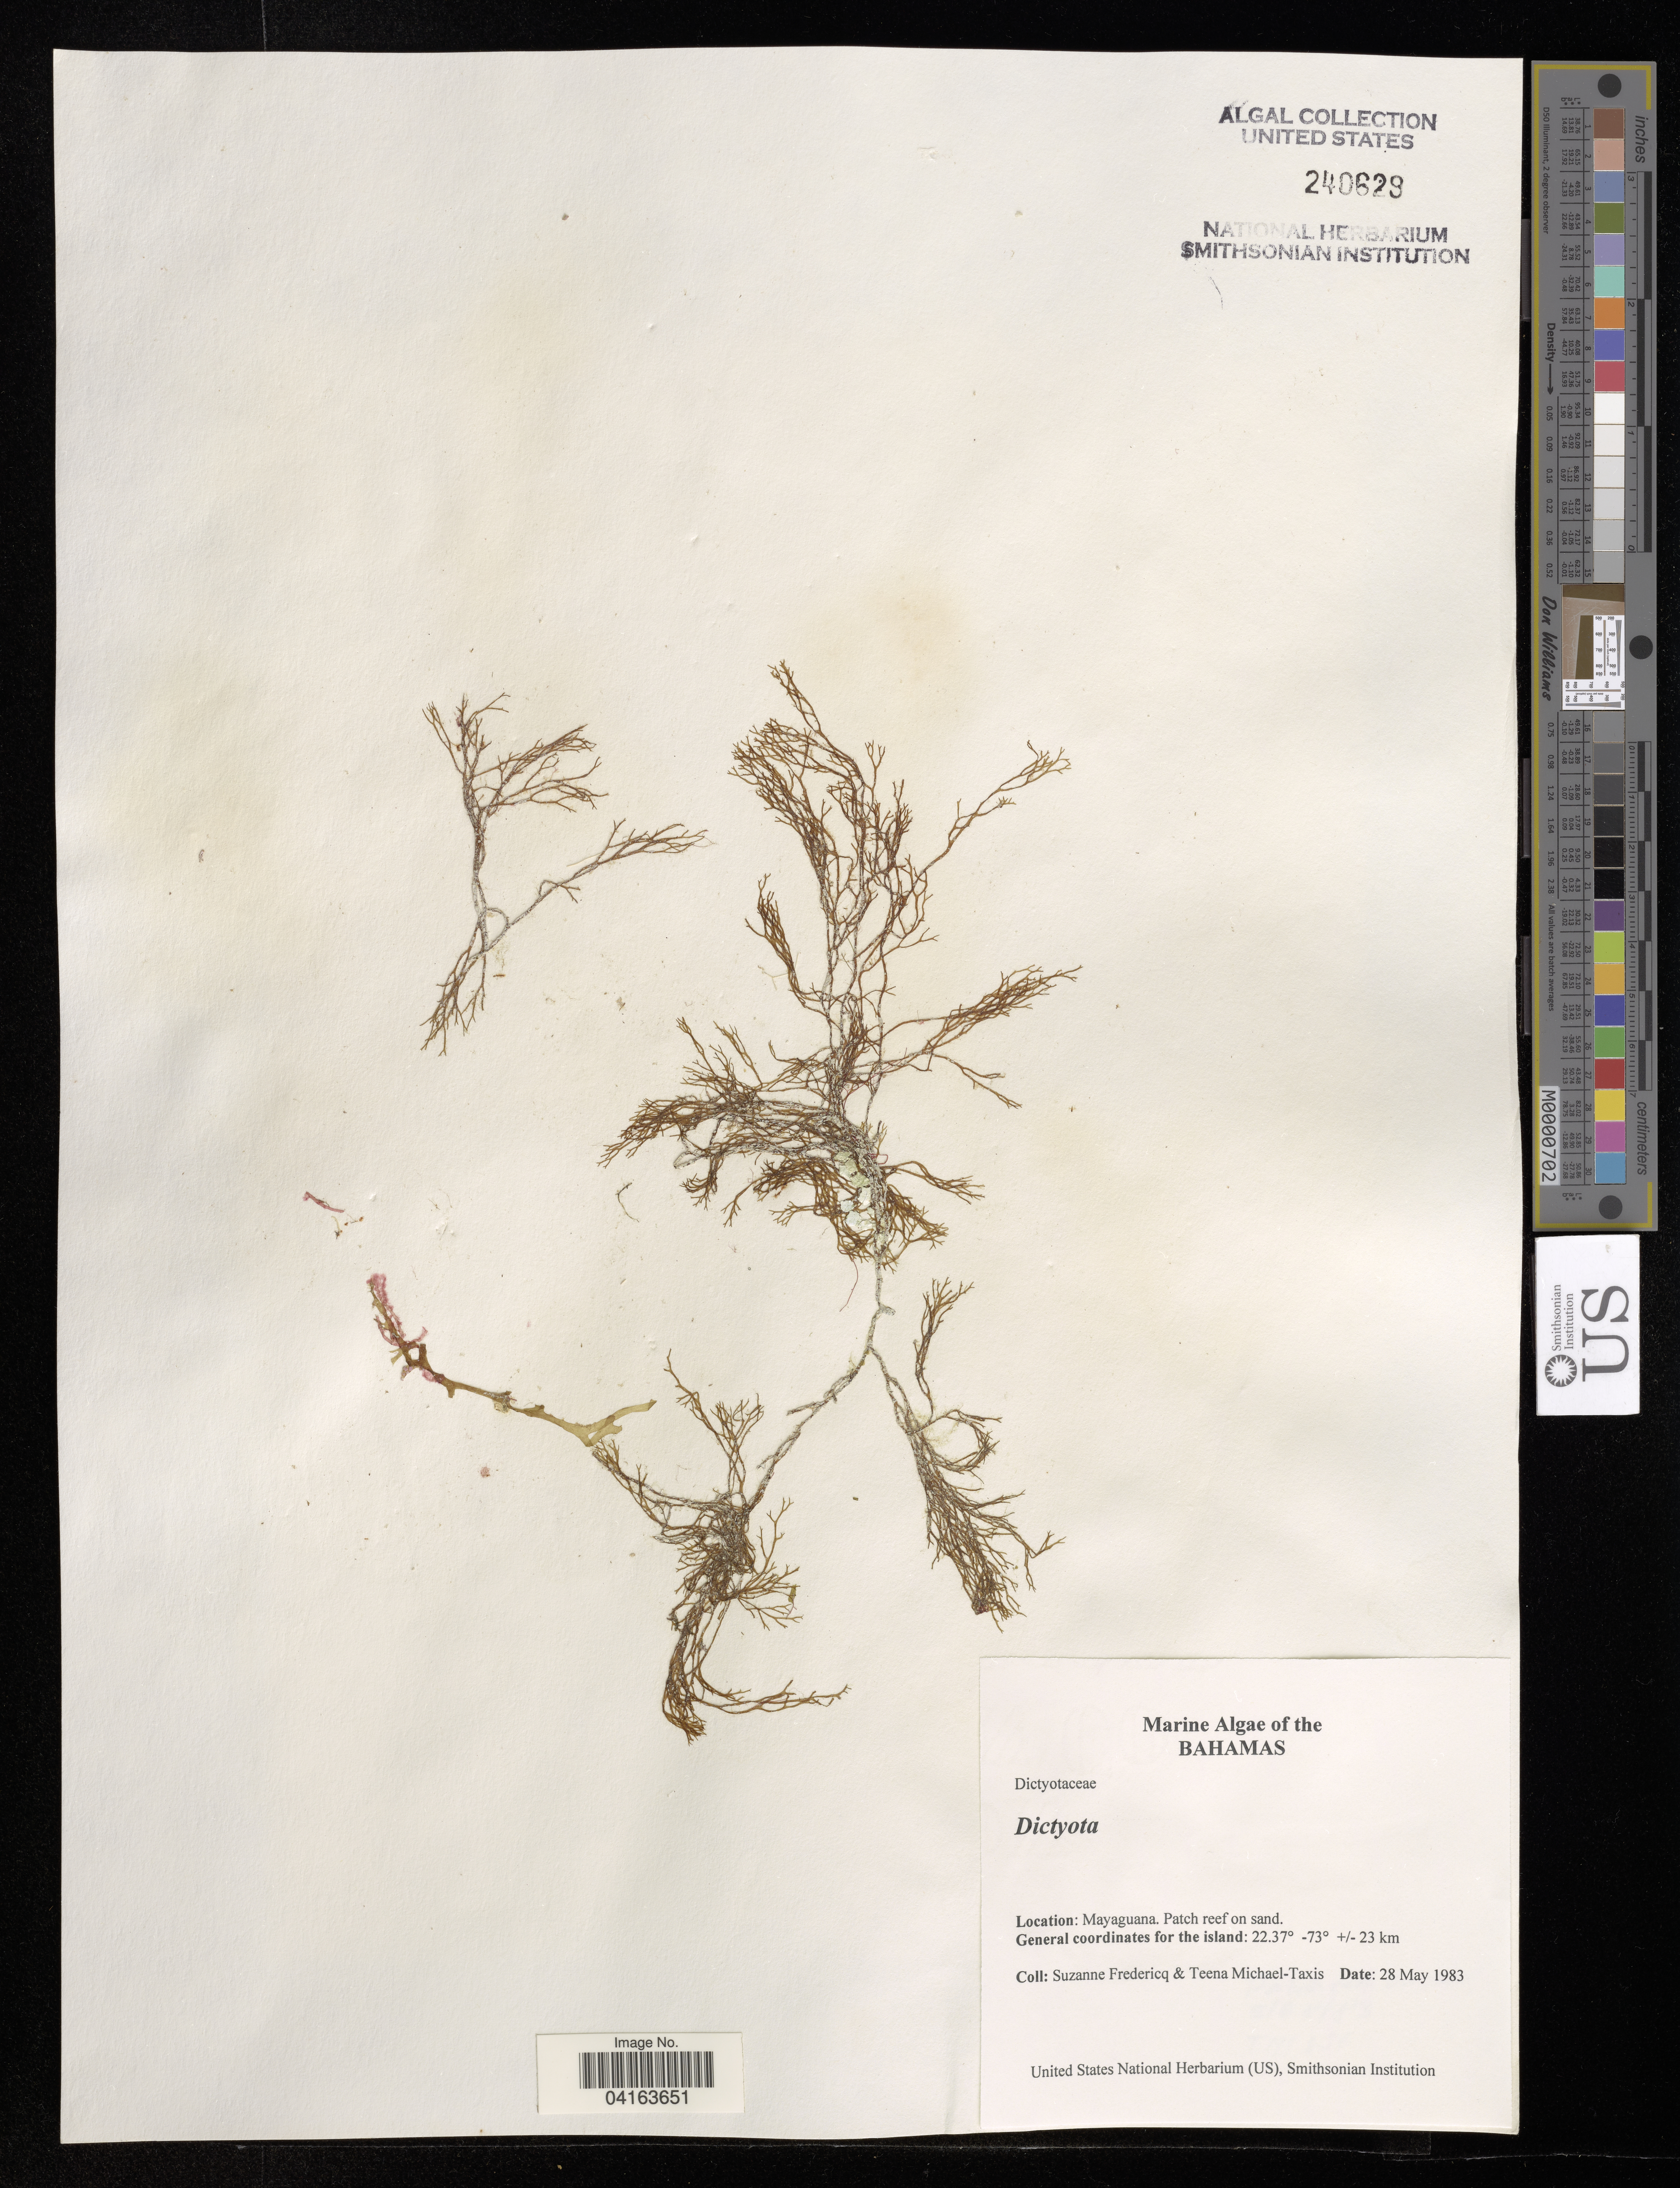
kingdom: Chromista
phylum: Ochrophyta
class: Phaeophyceae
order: Dictyotales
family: Dictyotaceae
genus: Dictyota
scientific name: Dictyota sp.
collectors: S. Fredericq & T. Michael-Taxis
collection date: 1983-05-28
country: Bahamas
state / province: Mayaguana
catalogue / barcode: US 240629